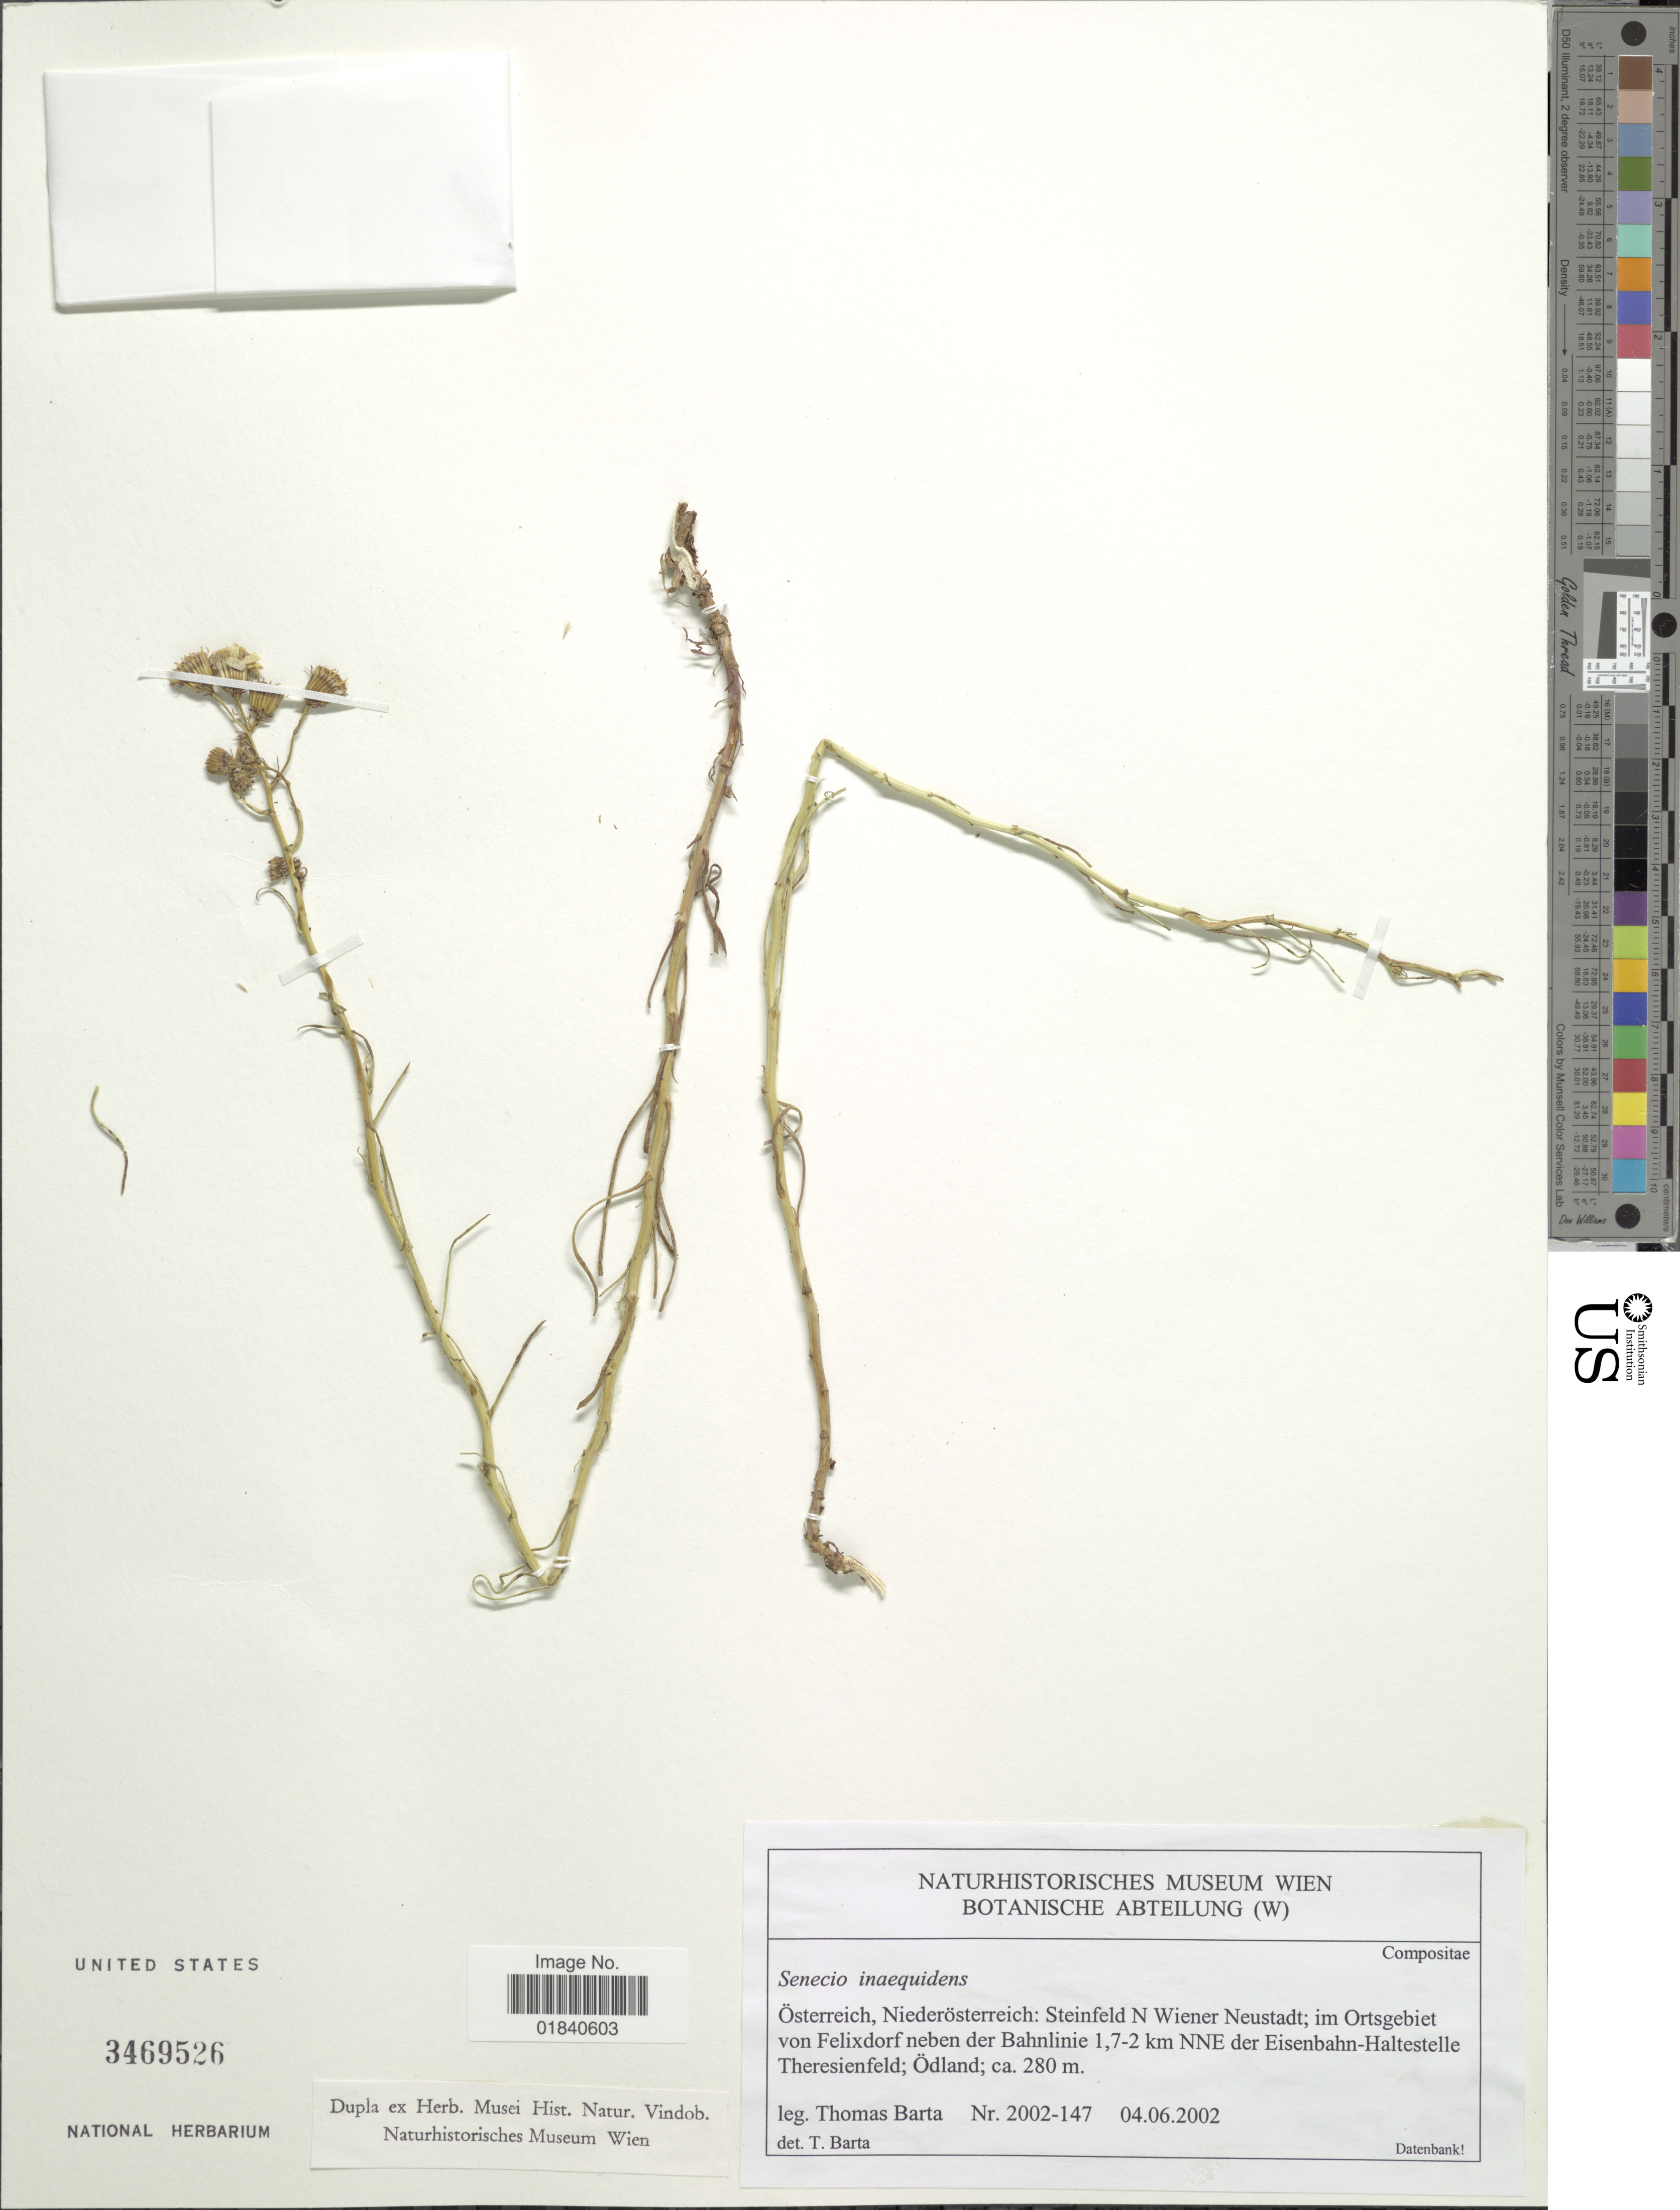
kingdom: Plantae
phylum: Tracheophyta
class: Magnoliopsida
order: Asterales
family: Asteraceae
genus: Senecio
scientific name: Senecio inaequidens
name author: DC.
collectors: T. Barta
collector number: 2002-147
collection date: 2002-06-04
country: Austria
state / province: Niederosterreich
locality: Osterreich: Steinfeld N Wiener Neustadt; im Ortsgebiet von Felixdorf neben der Bahnlinie 1,7-2 km NNE der Eisenbahn-Haltestelle Theresienfeld; Odland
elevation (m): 280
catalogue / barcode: US 3469526